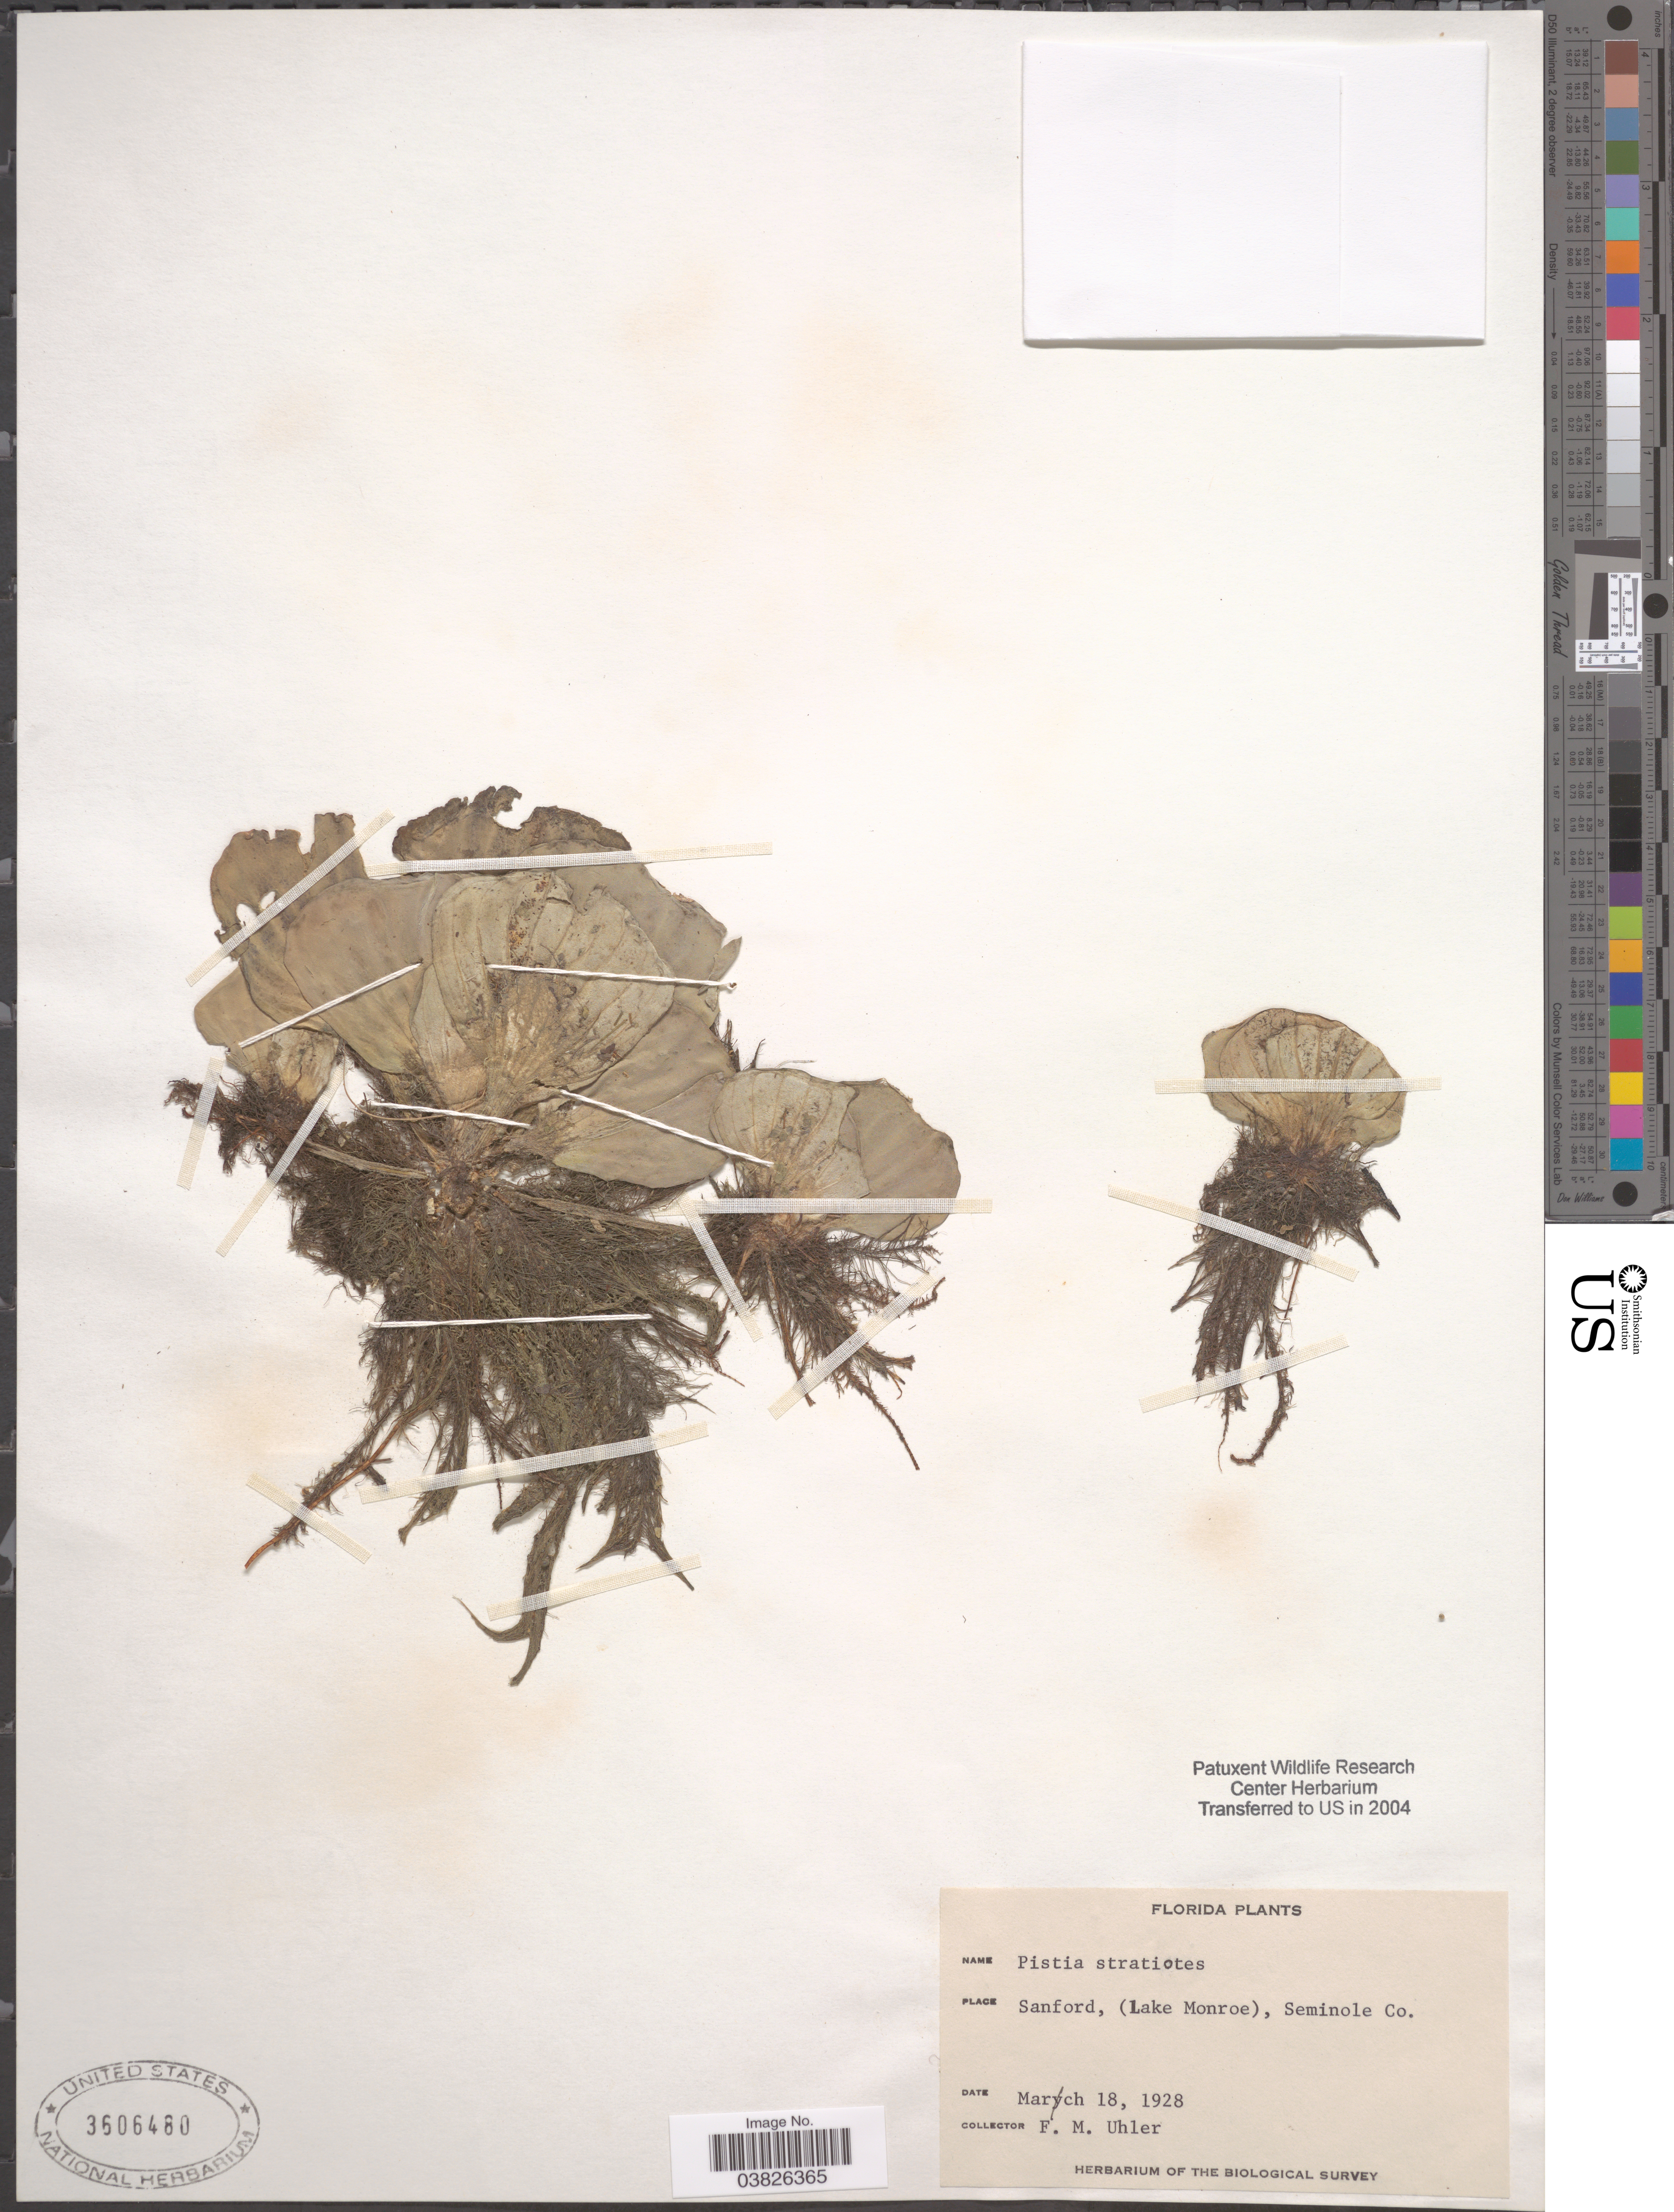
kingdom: Plantae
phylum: Tracheophyta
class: Liliopsida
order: Alismatales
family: Araceae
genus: Pistia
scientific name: Pistia stratiotes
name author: L.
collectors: F. M. Uhler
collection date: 1928-03-18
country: United States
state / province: Florida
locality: Sanford, (Lake Monroe), Seminole Co.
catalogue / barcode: US 3606480